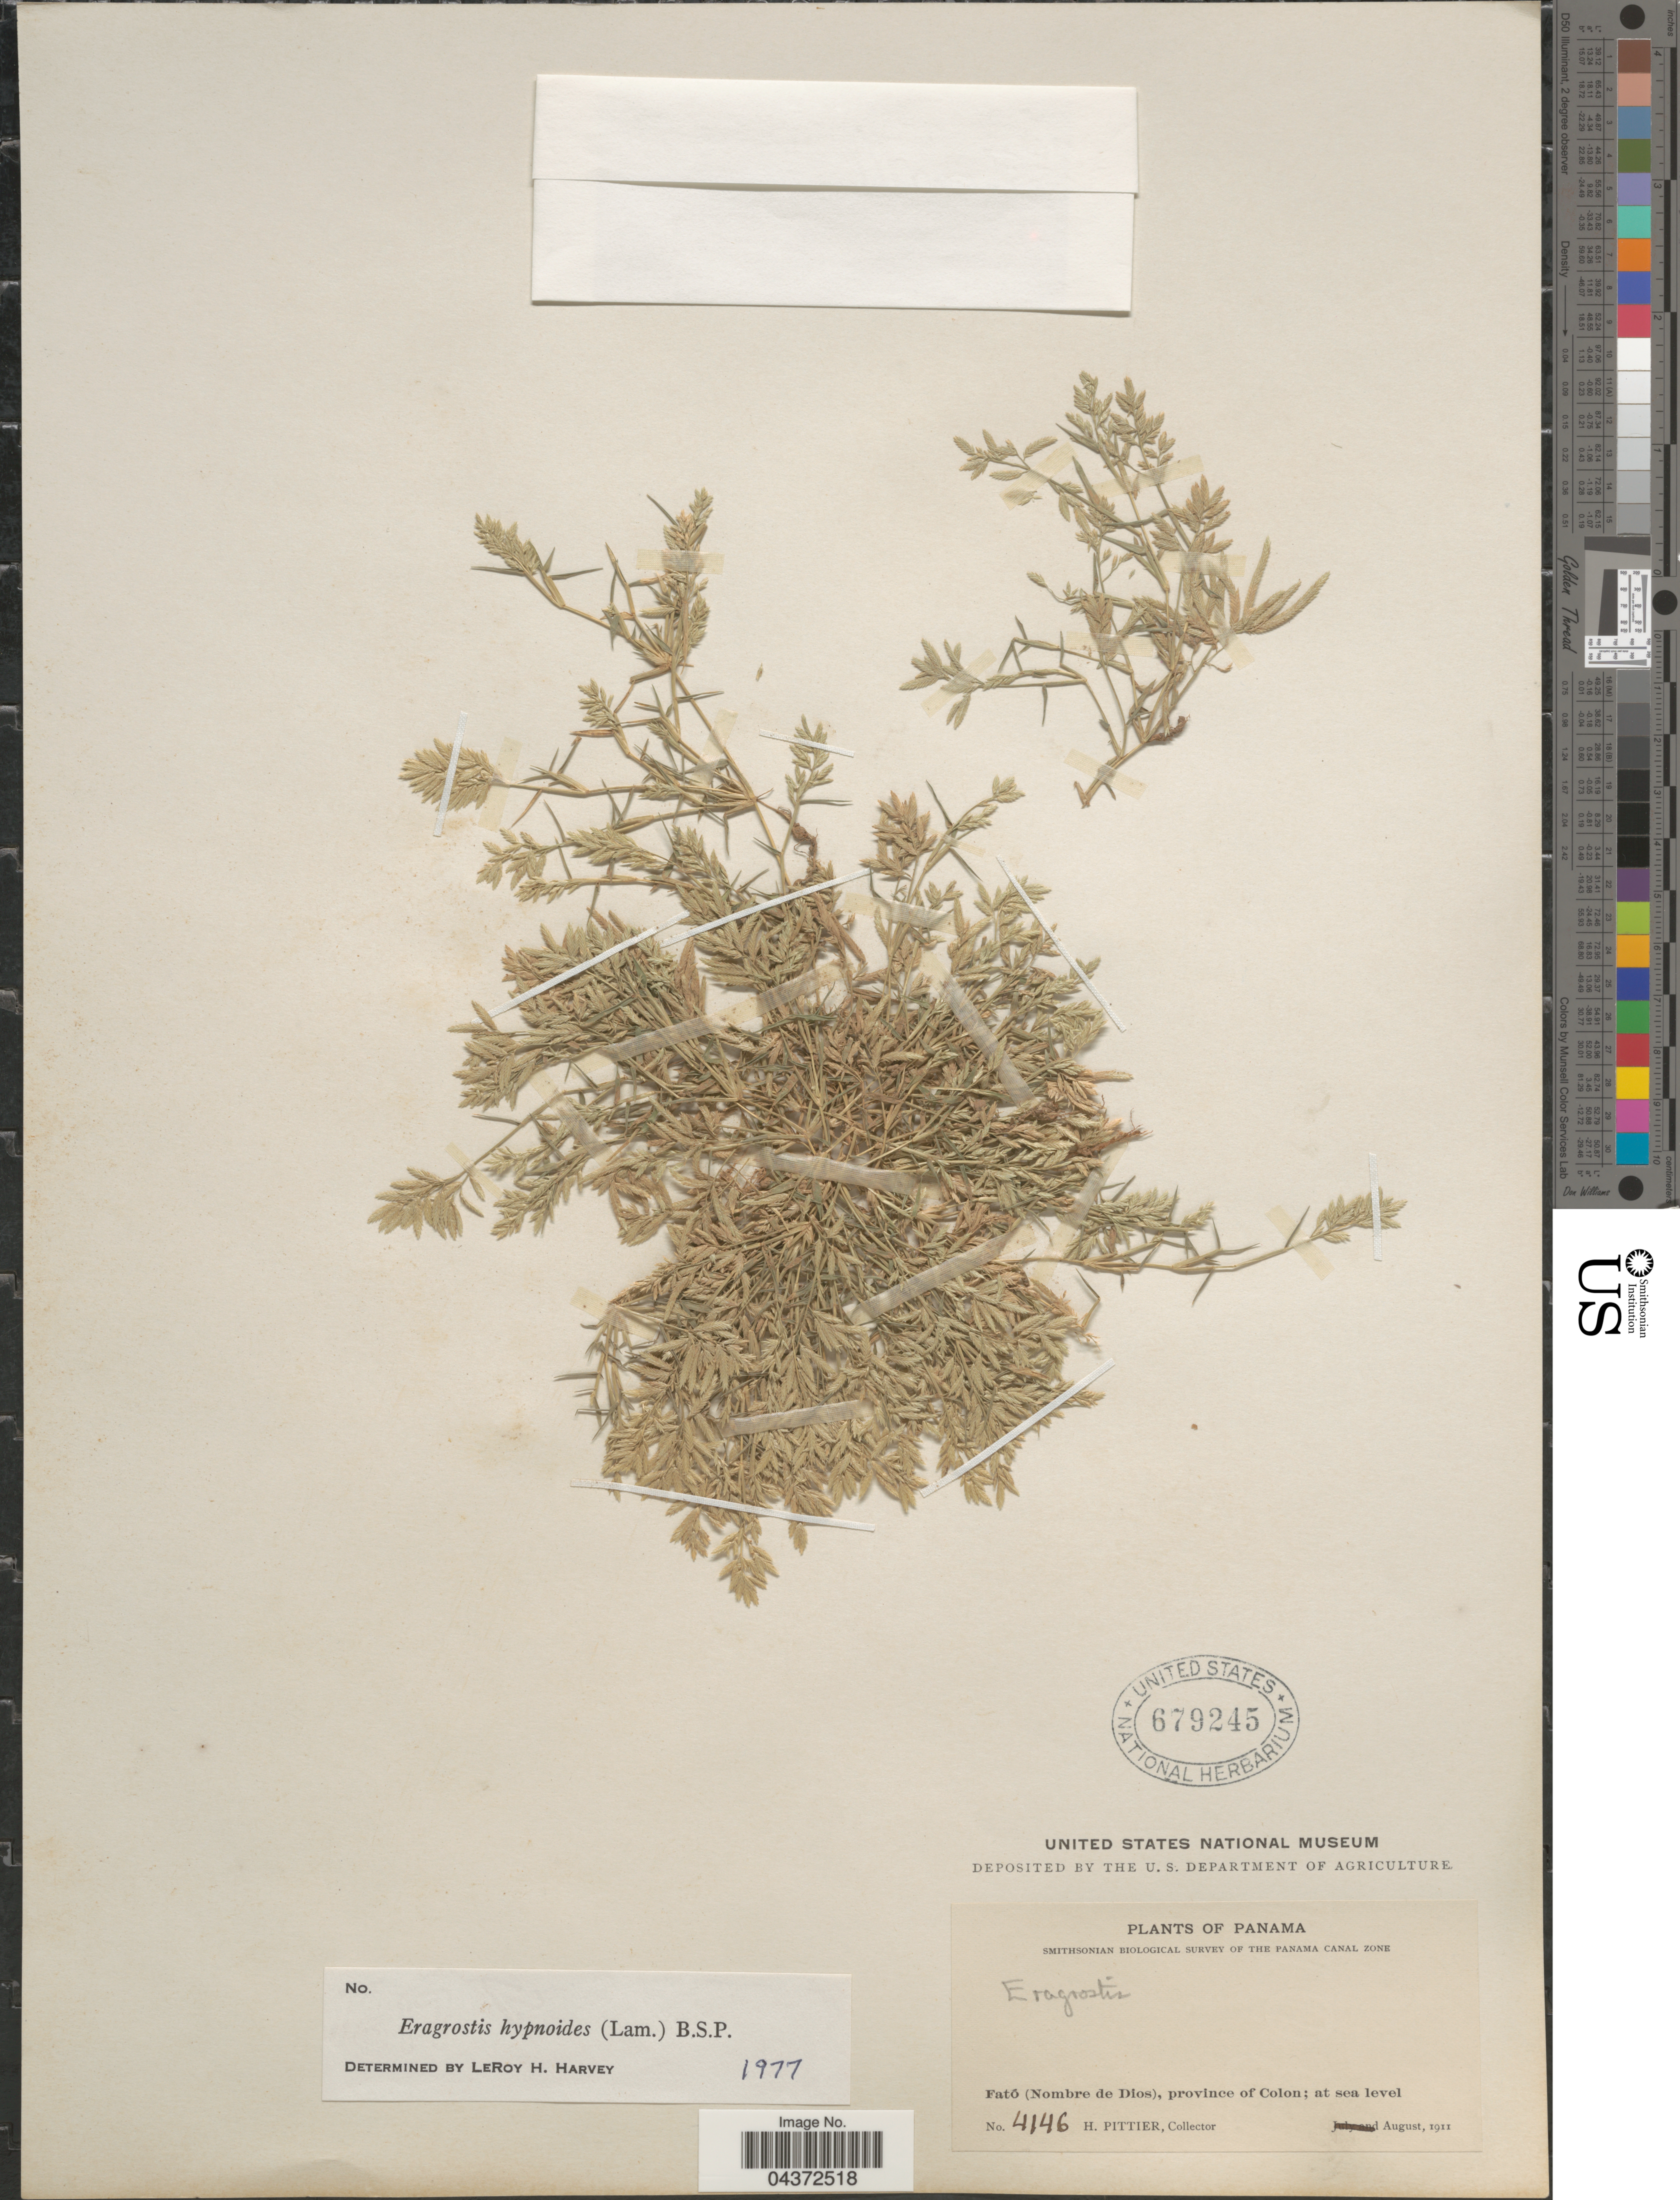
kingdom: Plantae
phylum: Tracheophyta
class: Liliopsida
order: Poales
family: Poaceae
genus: Eragrostis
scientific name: Eragrostis hypnoides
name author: (Lam.) Britton, Stearns & Poggenb.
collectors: H. F. Pittier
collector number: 4146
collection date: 1911-08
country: Panama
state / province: Colón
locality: Smithsonian Biological Survey of The Panama Canal Zone. Fató (Nombre de Dios).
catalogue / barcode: US 679245